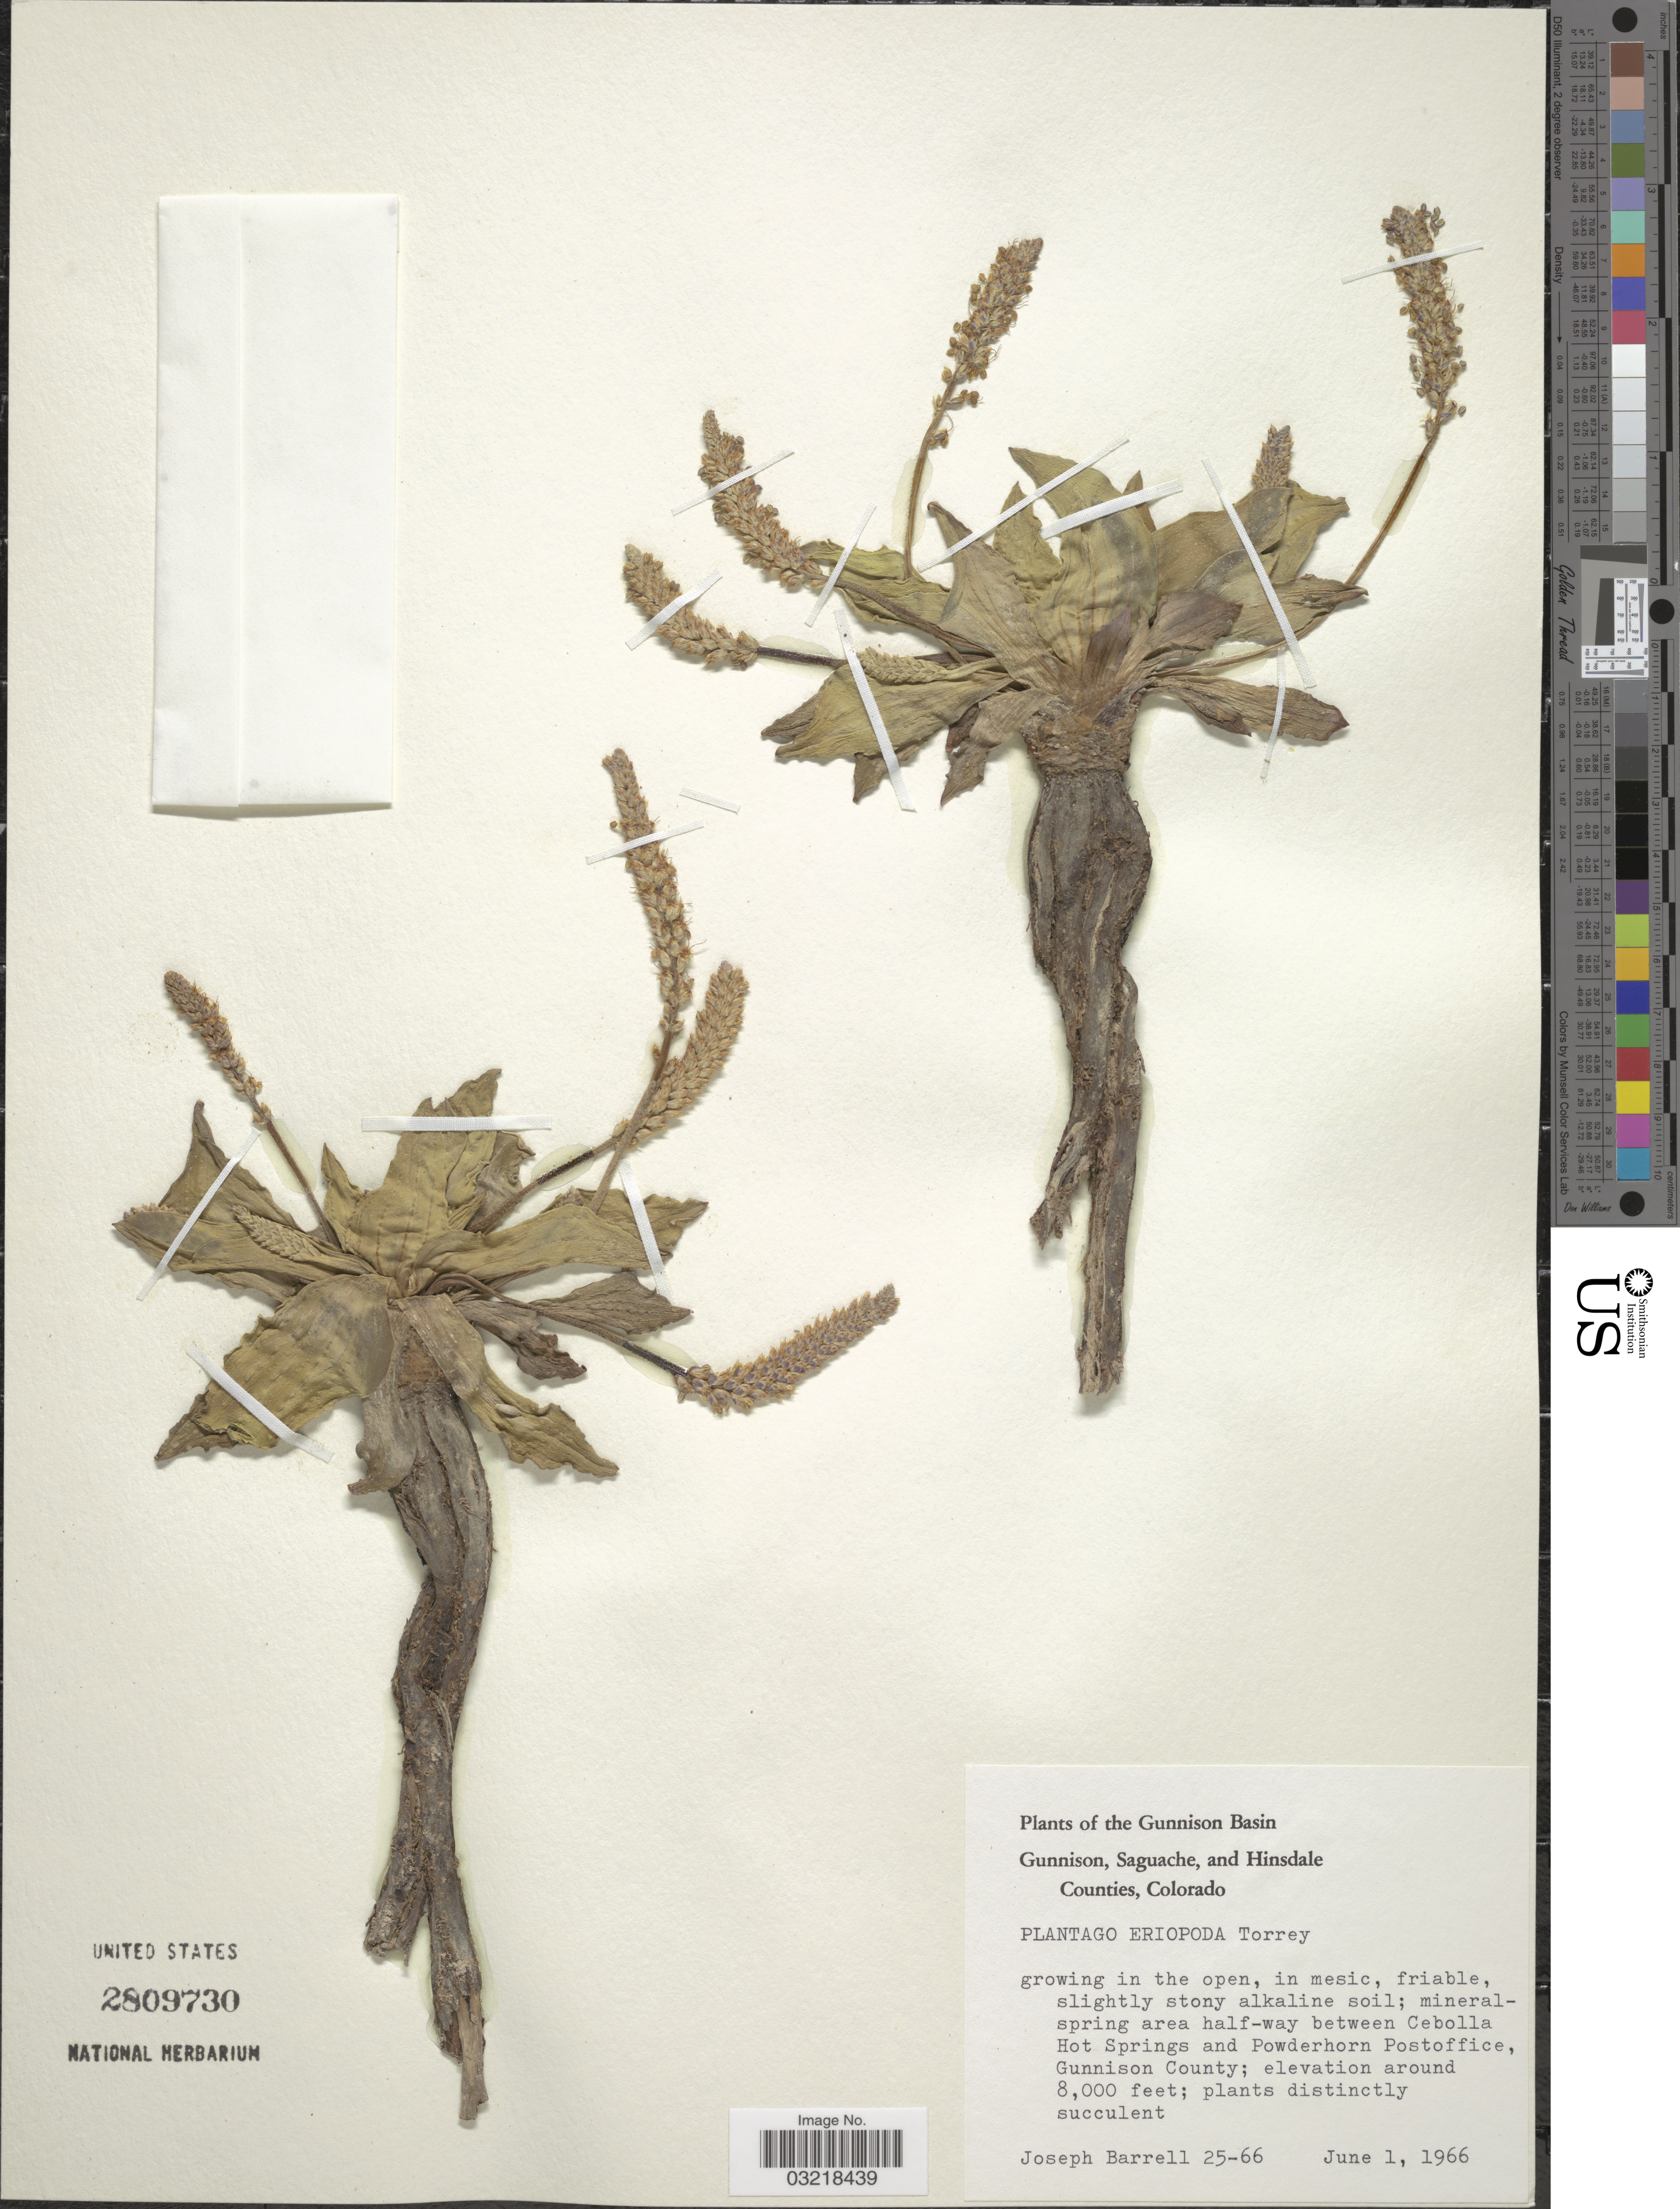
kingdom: Plantae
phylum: Tracheophyta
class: Magnoliopsida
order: Lamiales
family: Plantaginaceae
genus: Plantago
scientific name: Plantago eriopoda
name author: Torr.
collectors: J. Barrell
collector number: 25-66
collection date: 1966-06-01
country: United States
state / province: Colorado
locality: The Gunnison Basin. Hot Springs and Powderhorn Postoffice, Gunnison County.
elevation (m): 2438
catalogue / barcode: US 2809730